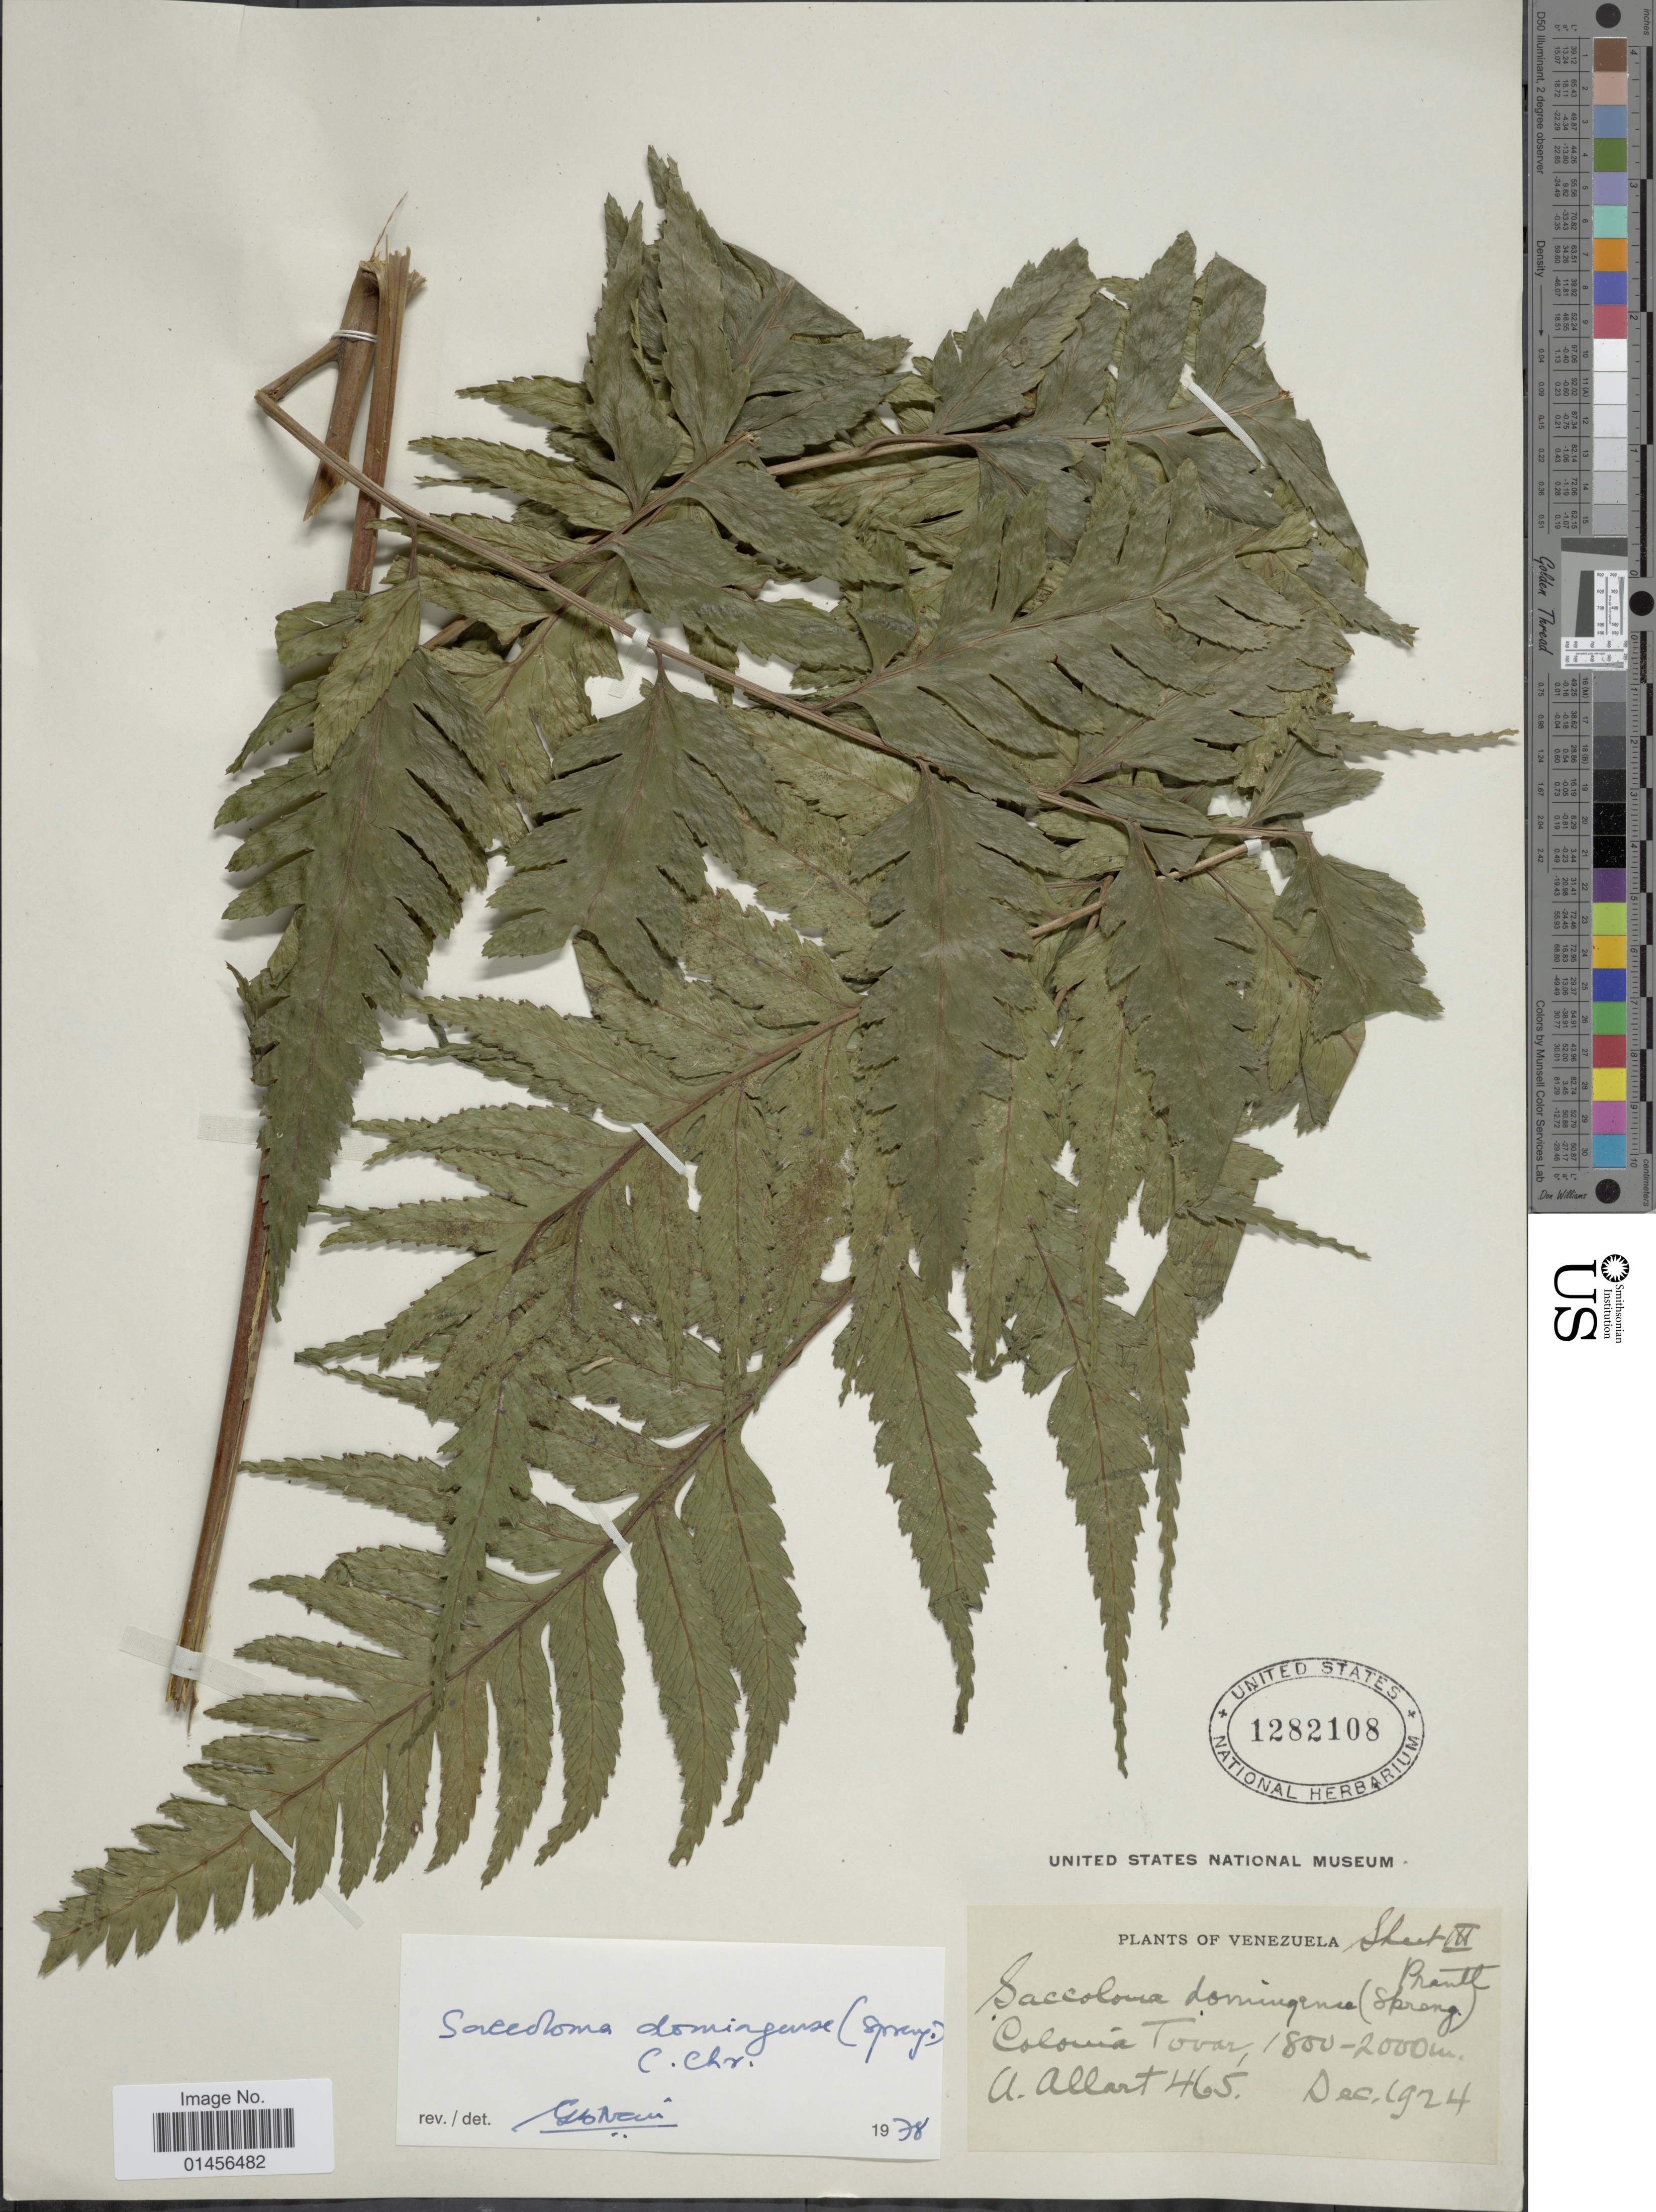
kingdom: Plantae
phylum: Tracheophyta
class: Polypodiopsida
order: Polypodiales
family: Saccolomataceae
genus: Saccoloma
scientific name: Saccoloma domingense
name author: (Spreng.) C. Chr.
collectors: A. Allart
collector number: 465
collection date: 1924-12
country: Venezuela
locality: Colonia Tovar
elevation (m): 1800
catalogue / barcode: US 1282108